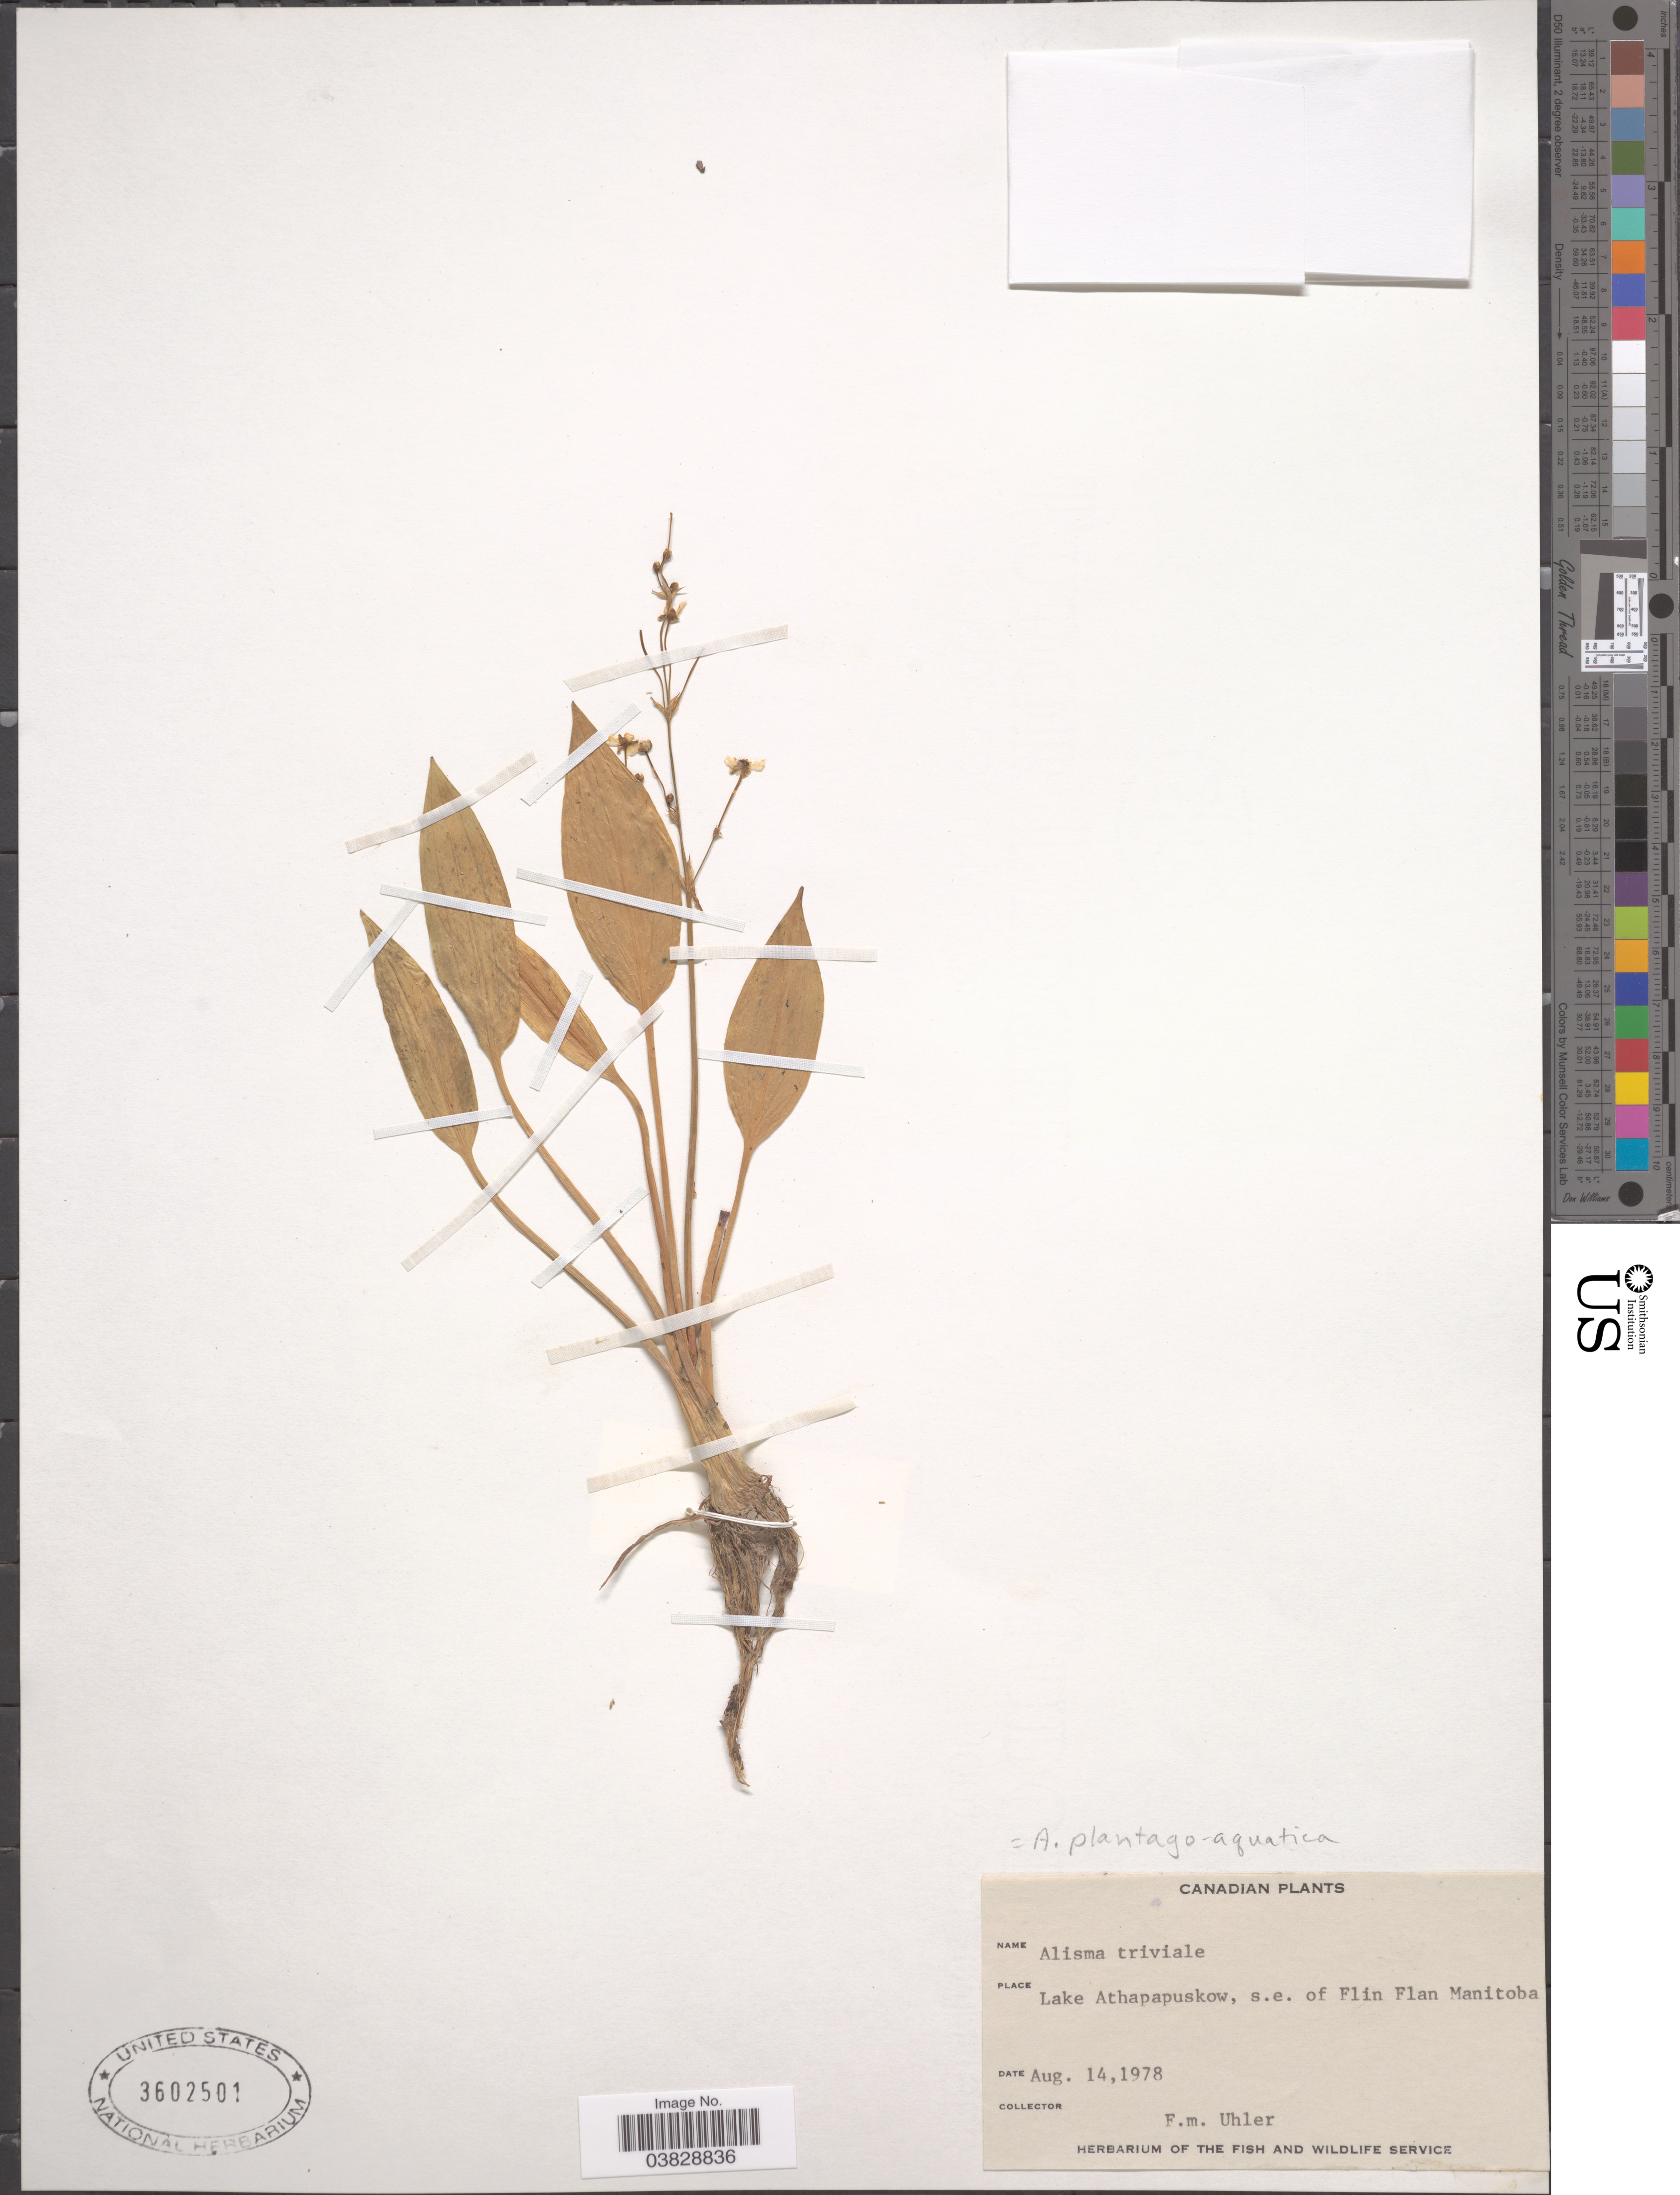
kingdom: Plantae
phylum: Tracheophyta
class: Liliopsida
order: Alismatales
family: Alismataceae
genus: Alisma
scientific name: Alisma brevipes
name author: Greene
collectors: F. M. Uhler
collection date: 1978-08-14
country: Canada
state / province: Manitoba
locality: Lake Athapapuskow, s.e. of Flin Flan Manitoba.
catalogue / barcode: US 3602501